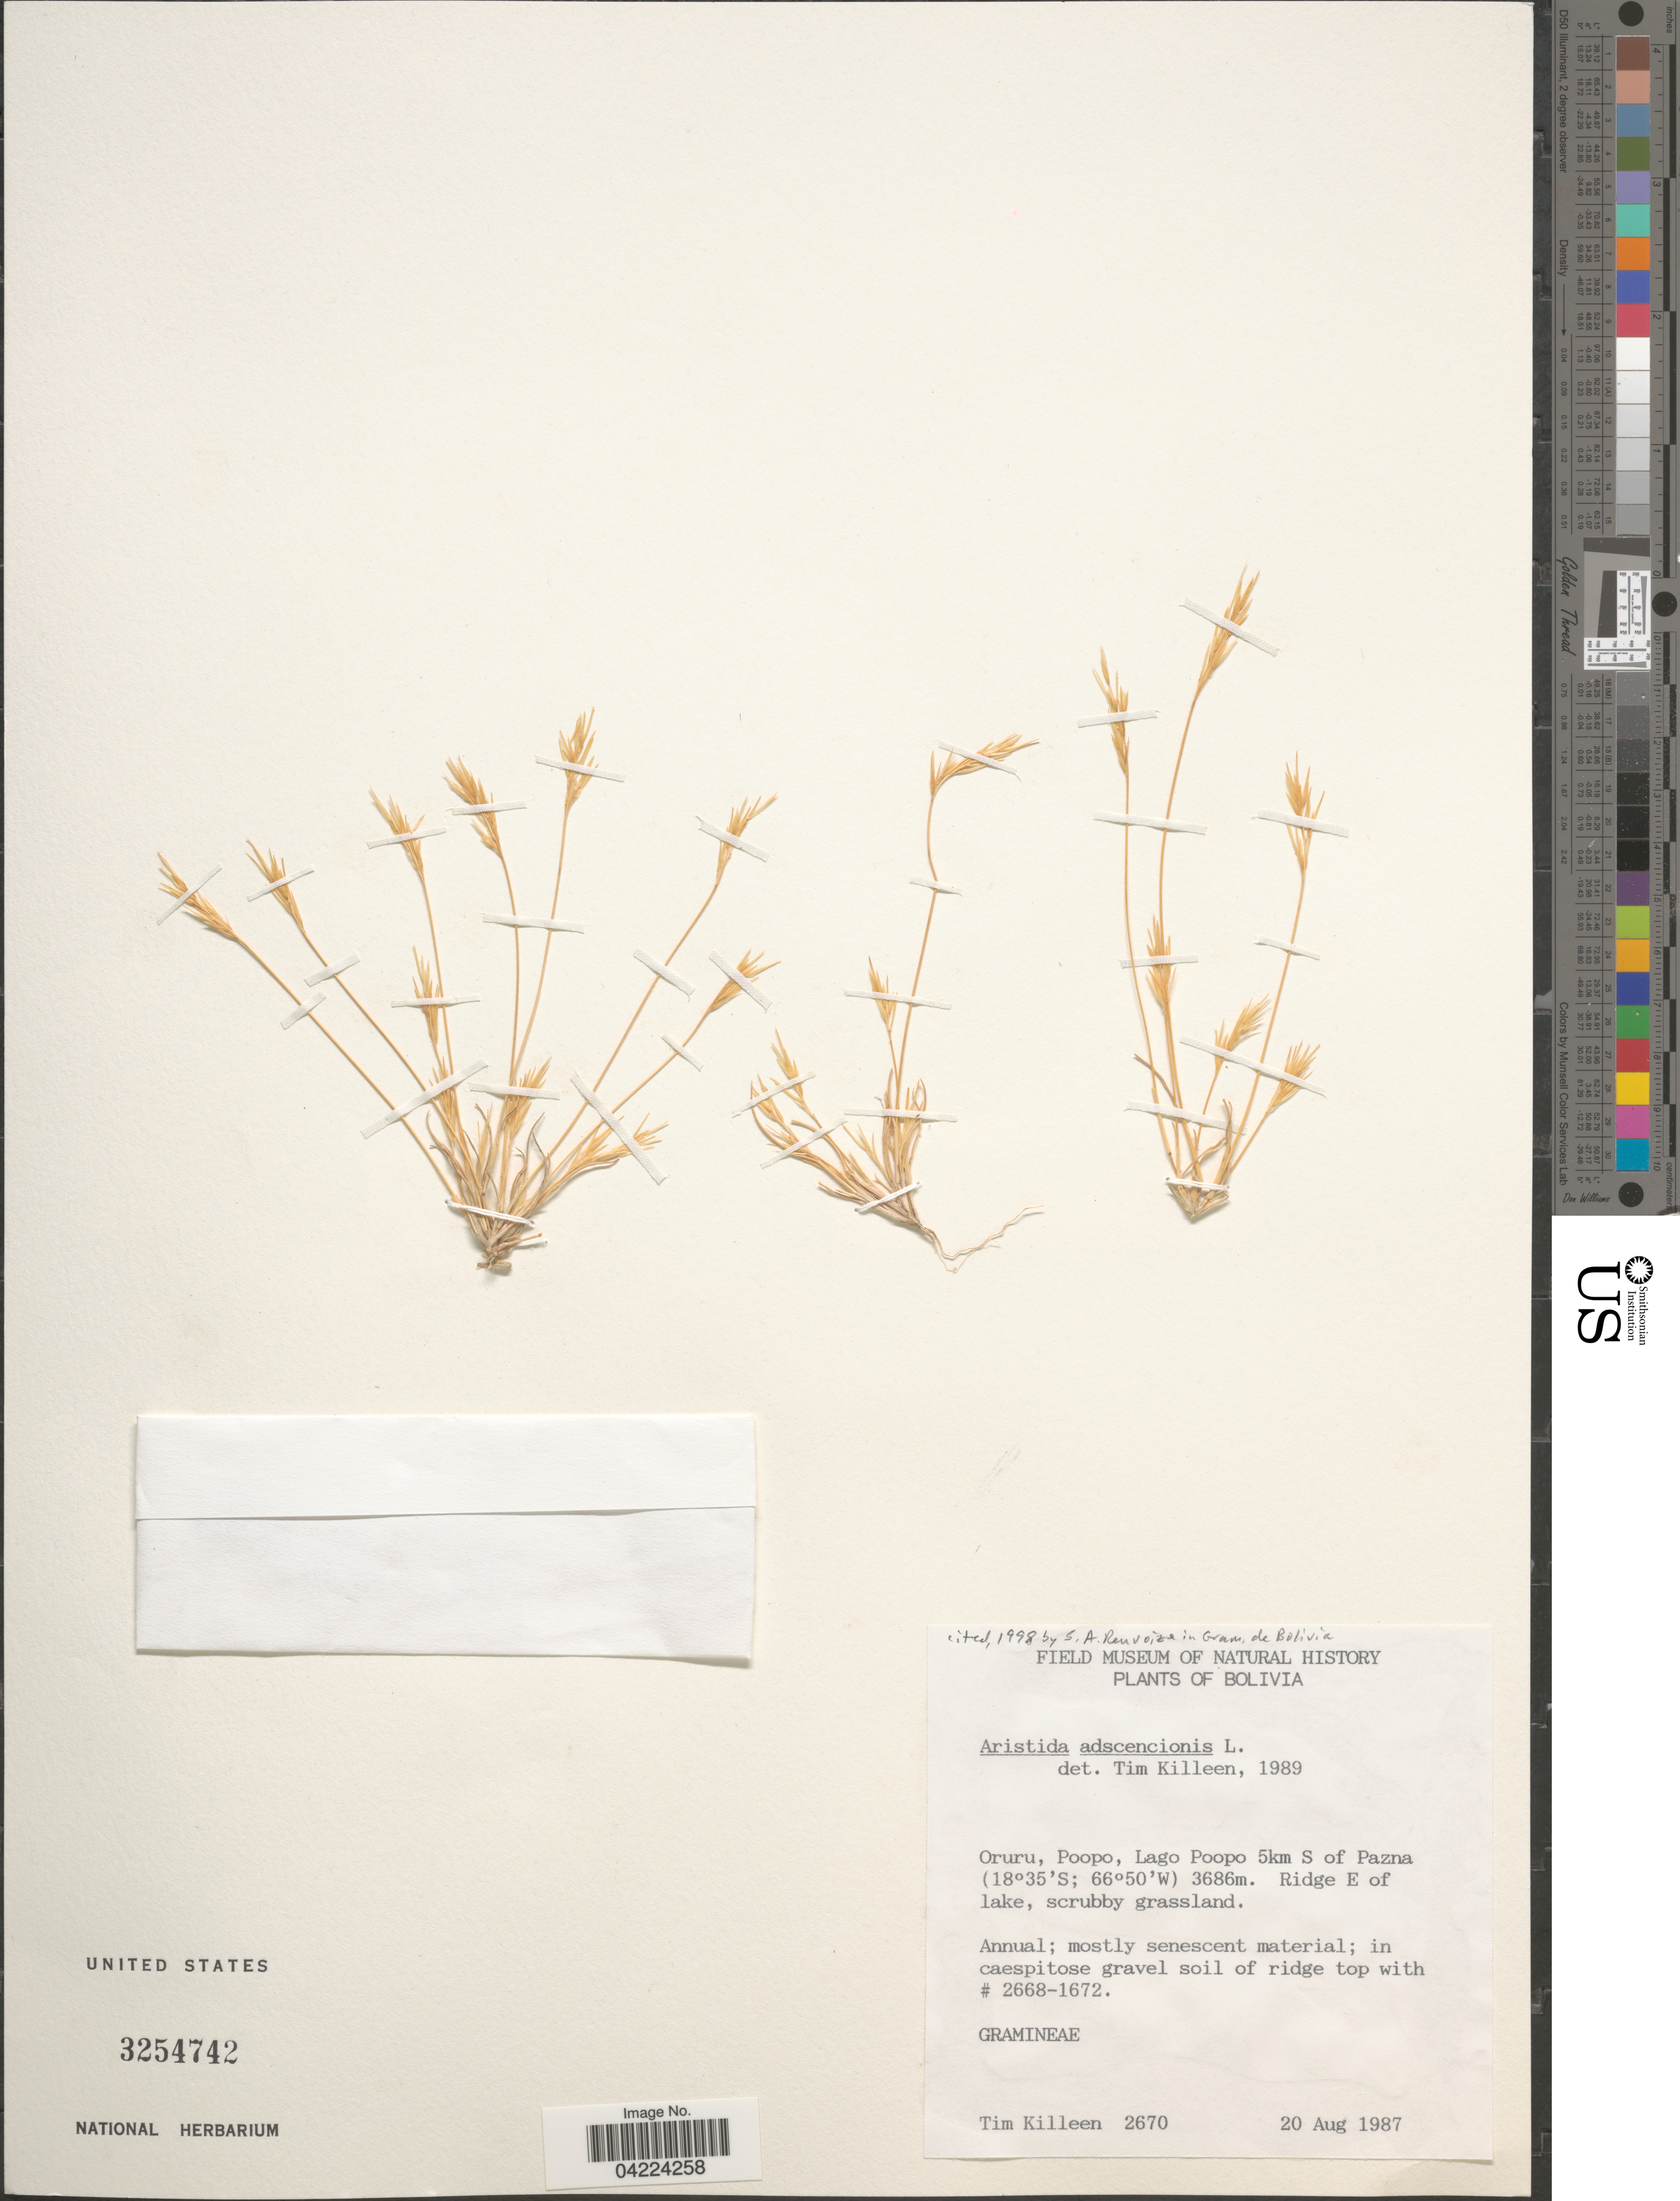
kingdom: Plantae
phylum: Tracheophyta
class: Liliopsida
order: Poales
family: Poaceae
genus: Aristida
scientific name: Aristida adscensionis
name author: L.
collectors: T. J. Killeen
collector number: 2670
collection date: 1987-08-20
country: Bolivia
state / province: Oruro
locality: Oruru, Poopo, Lago Poopo 5km S of Pazna. Ridge E of lake.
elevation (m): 3686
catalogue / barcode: US 3254742